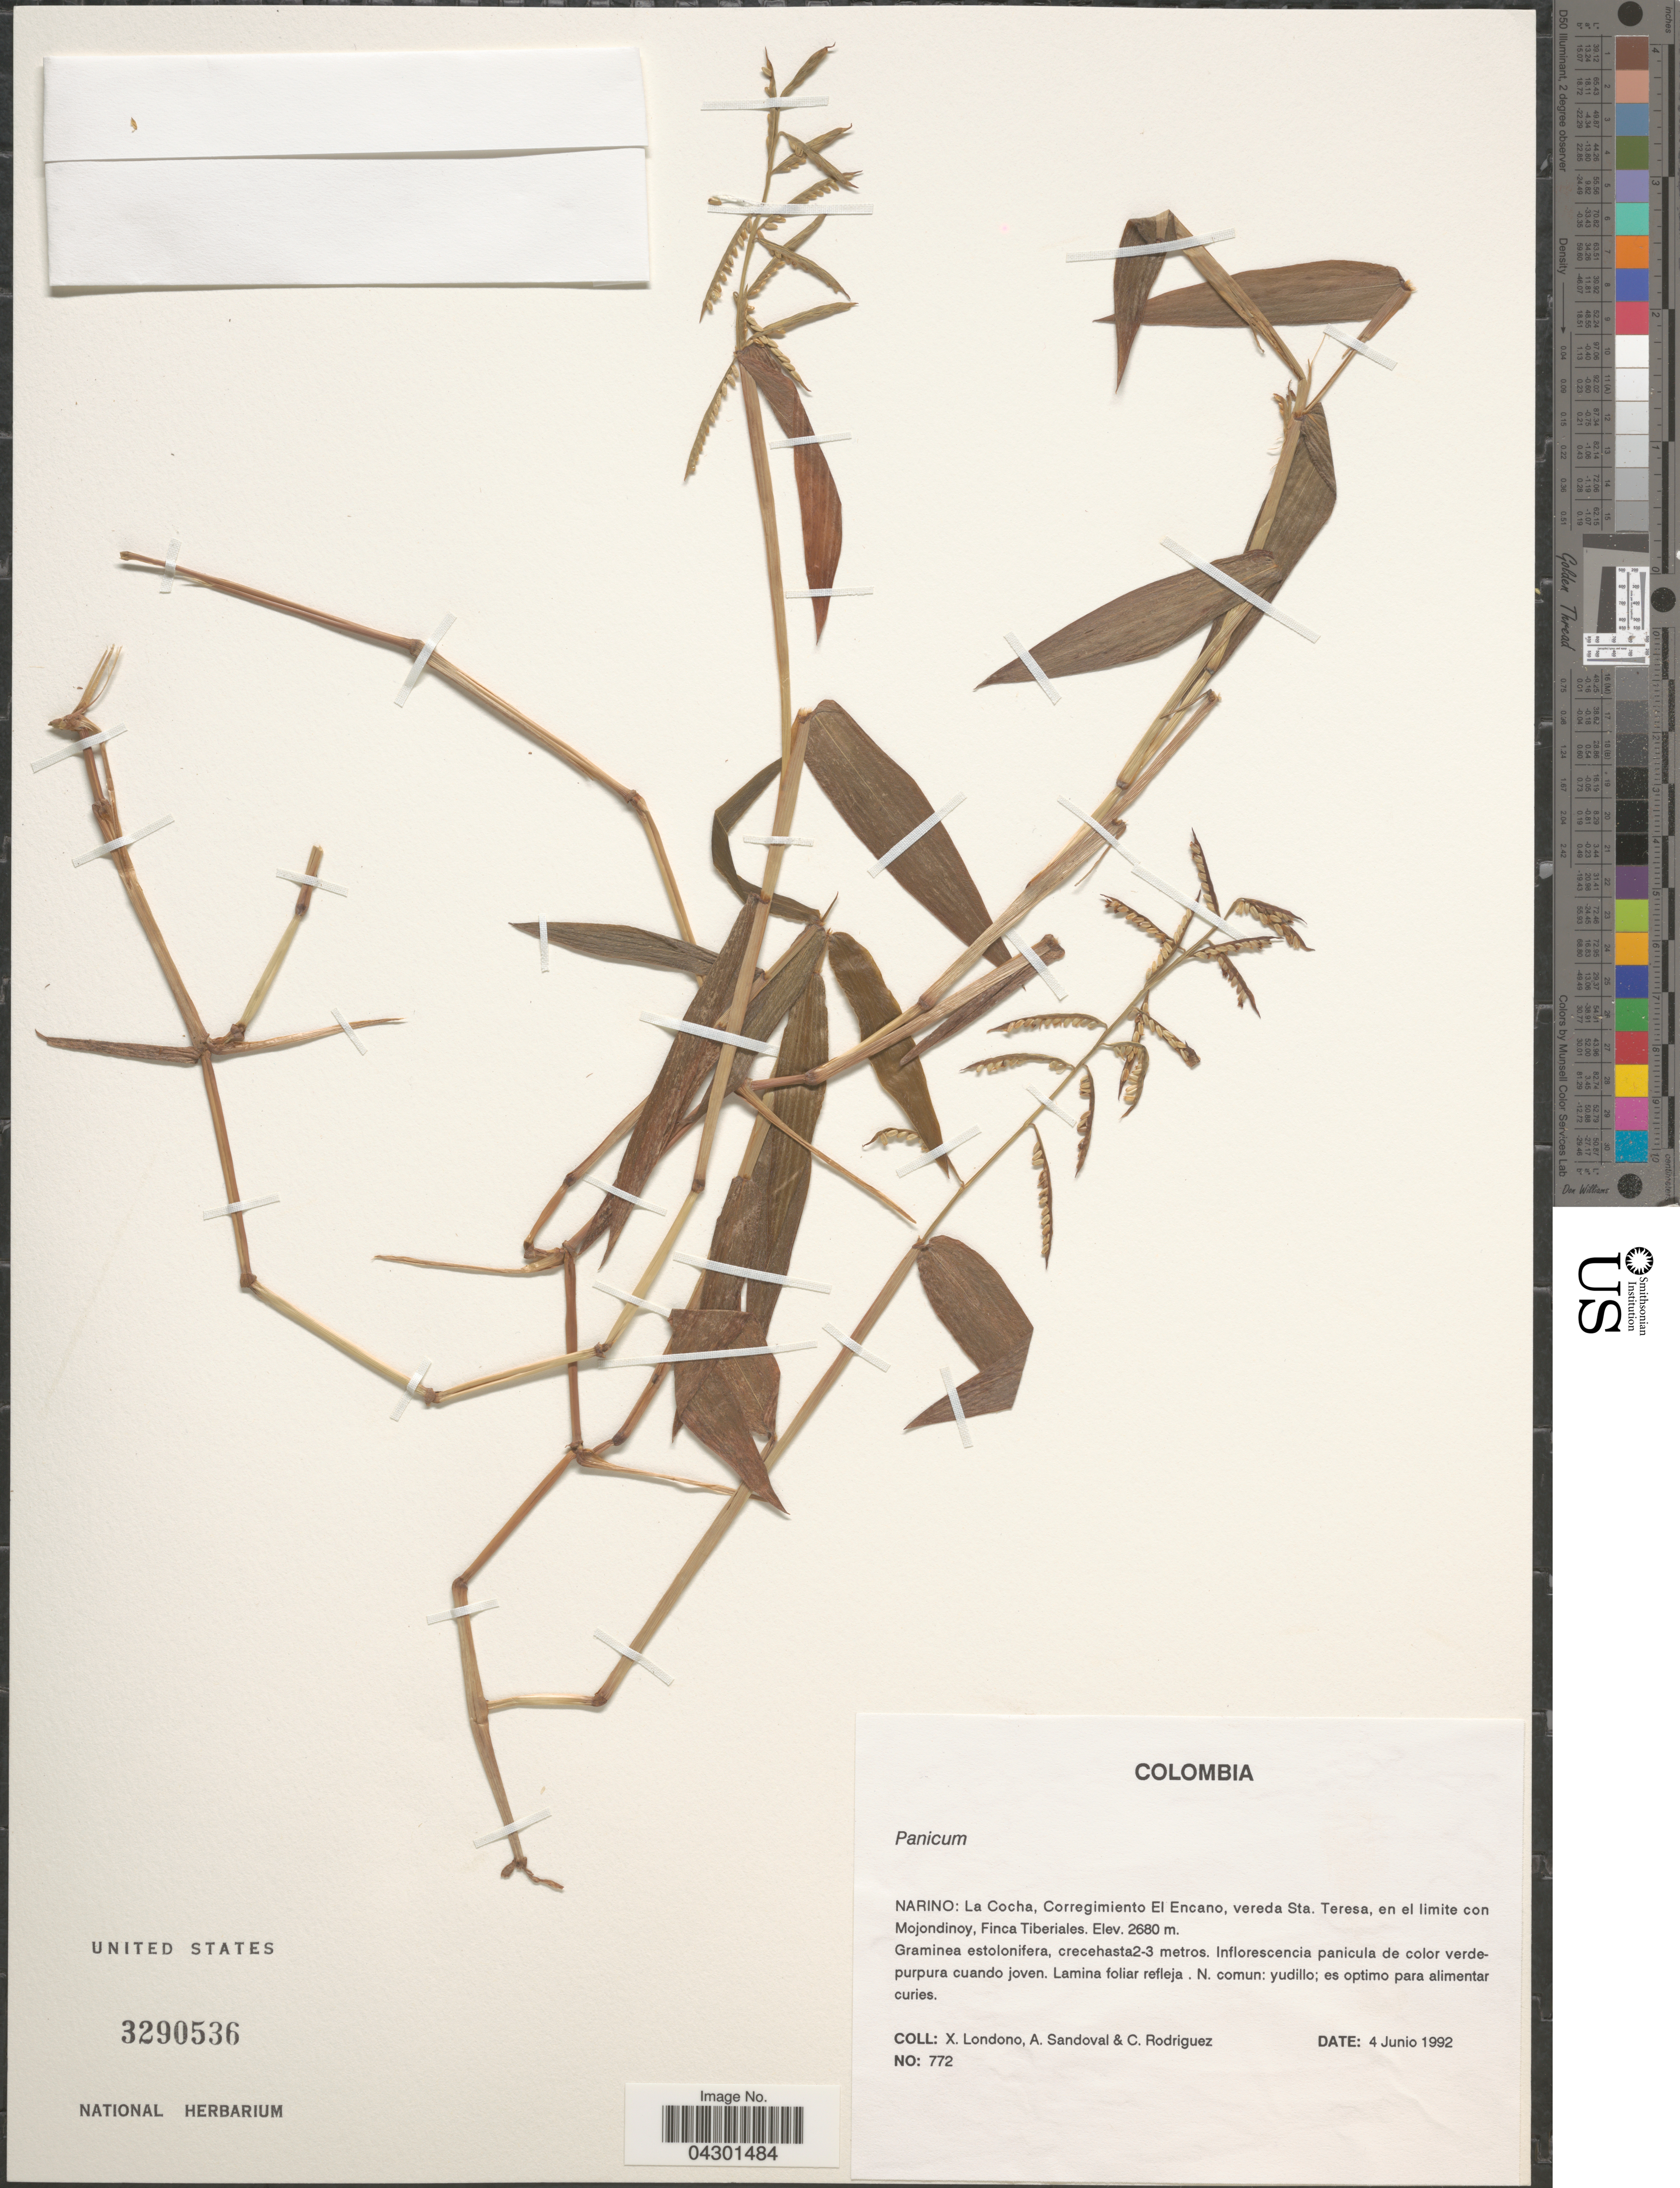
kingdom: Plantae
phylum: Tracheophyta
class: Liliopsida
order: Poales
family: Poaceae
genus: Panicum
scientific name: Panicum sp.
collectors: X. Londoño, A. Sandoval & C. Rodriguez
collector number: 772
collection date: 1992-06-04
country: Colombia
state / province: Nariño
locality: La Cocha, Corregimiento El Encano, vereda Sta. Teresa, en el limite con Mojondinoy, Finca Tiberiales.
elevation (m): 2680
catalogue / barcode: US 3290536